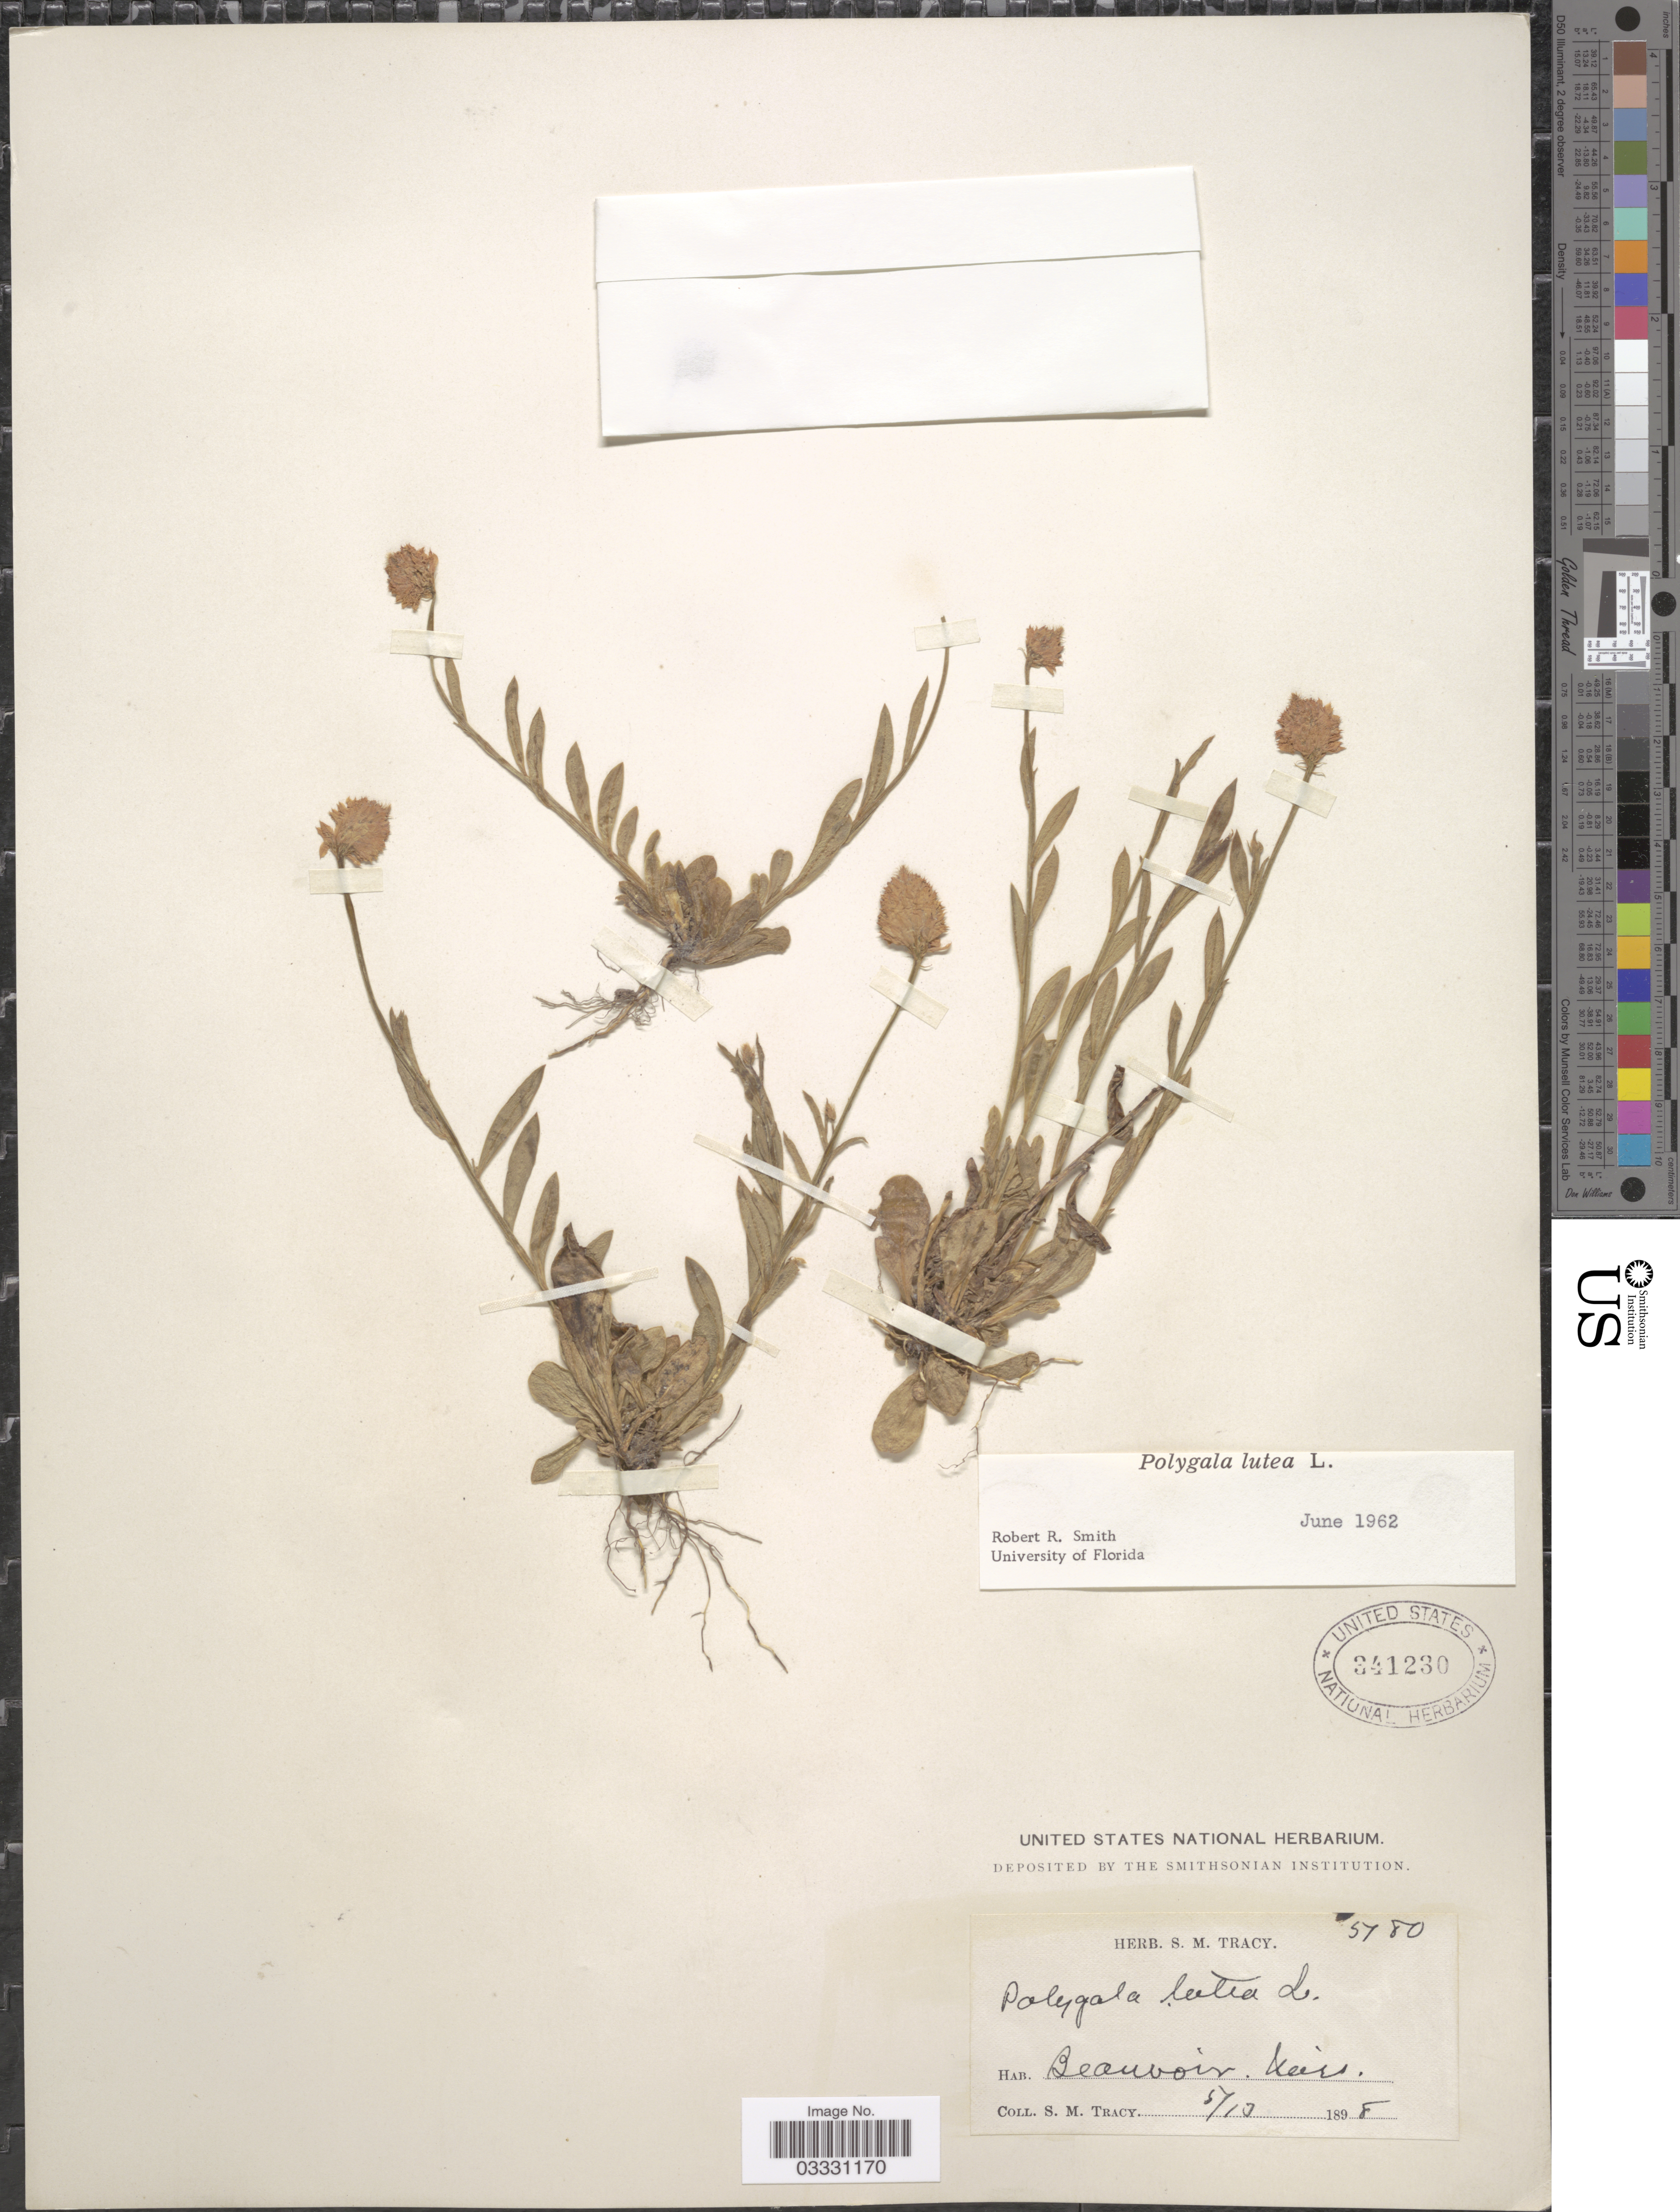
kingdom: Plantae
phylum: Tracheophyta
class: Magnoliopsida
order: Fabales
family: Polygalaceae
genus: Polygala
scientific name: Polygala lutea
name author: L.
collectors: S. M. Tracy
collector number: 5780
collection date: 1898-05-10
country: United States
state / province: Mississippi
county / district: Harrison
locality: Beauvoir.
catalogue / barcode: US 341230